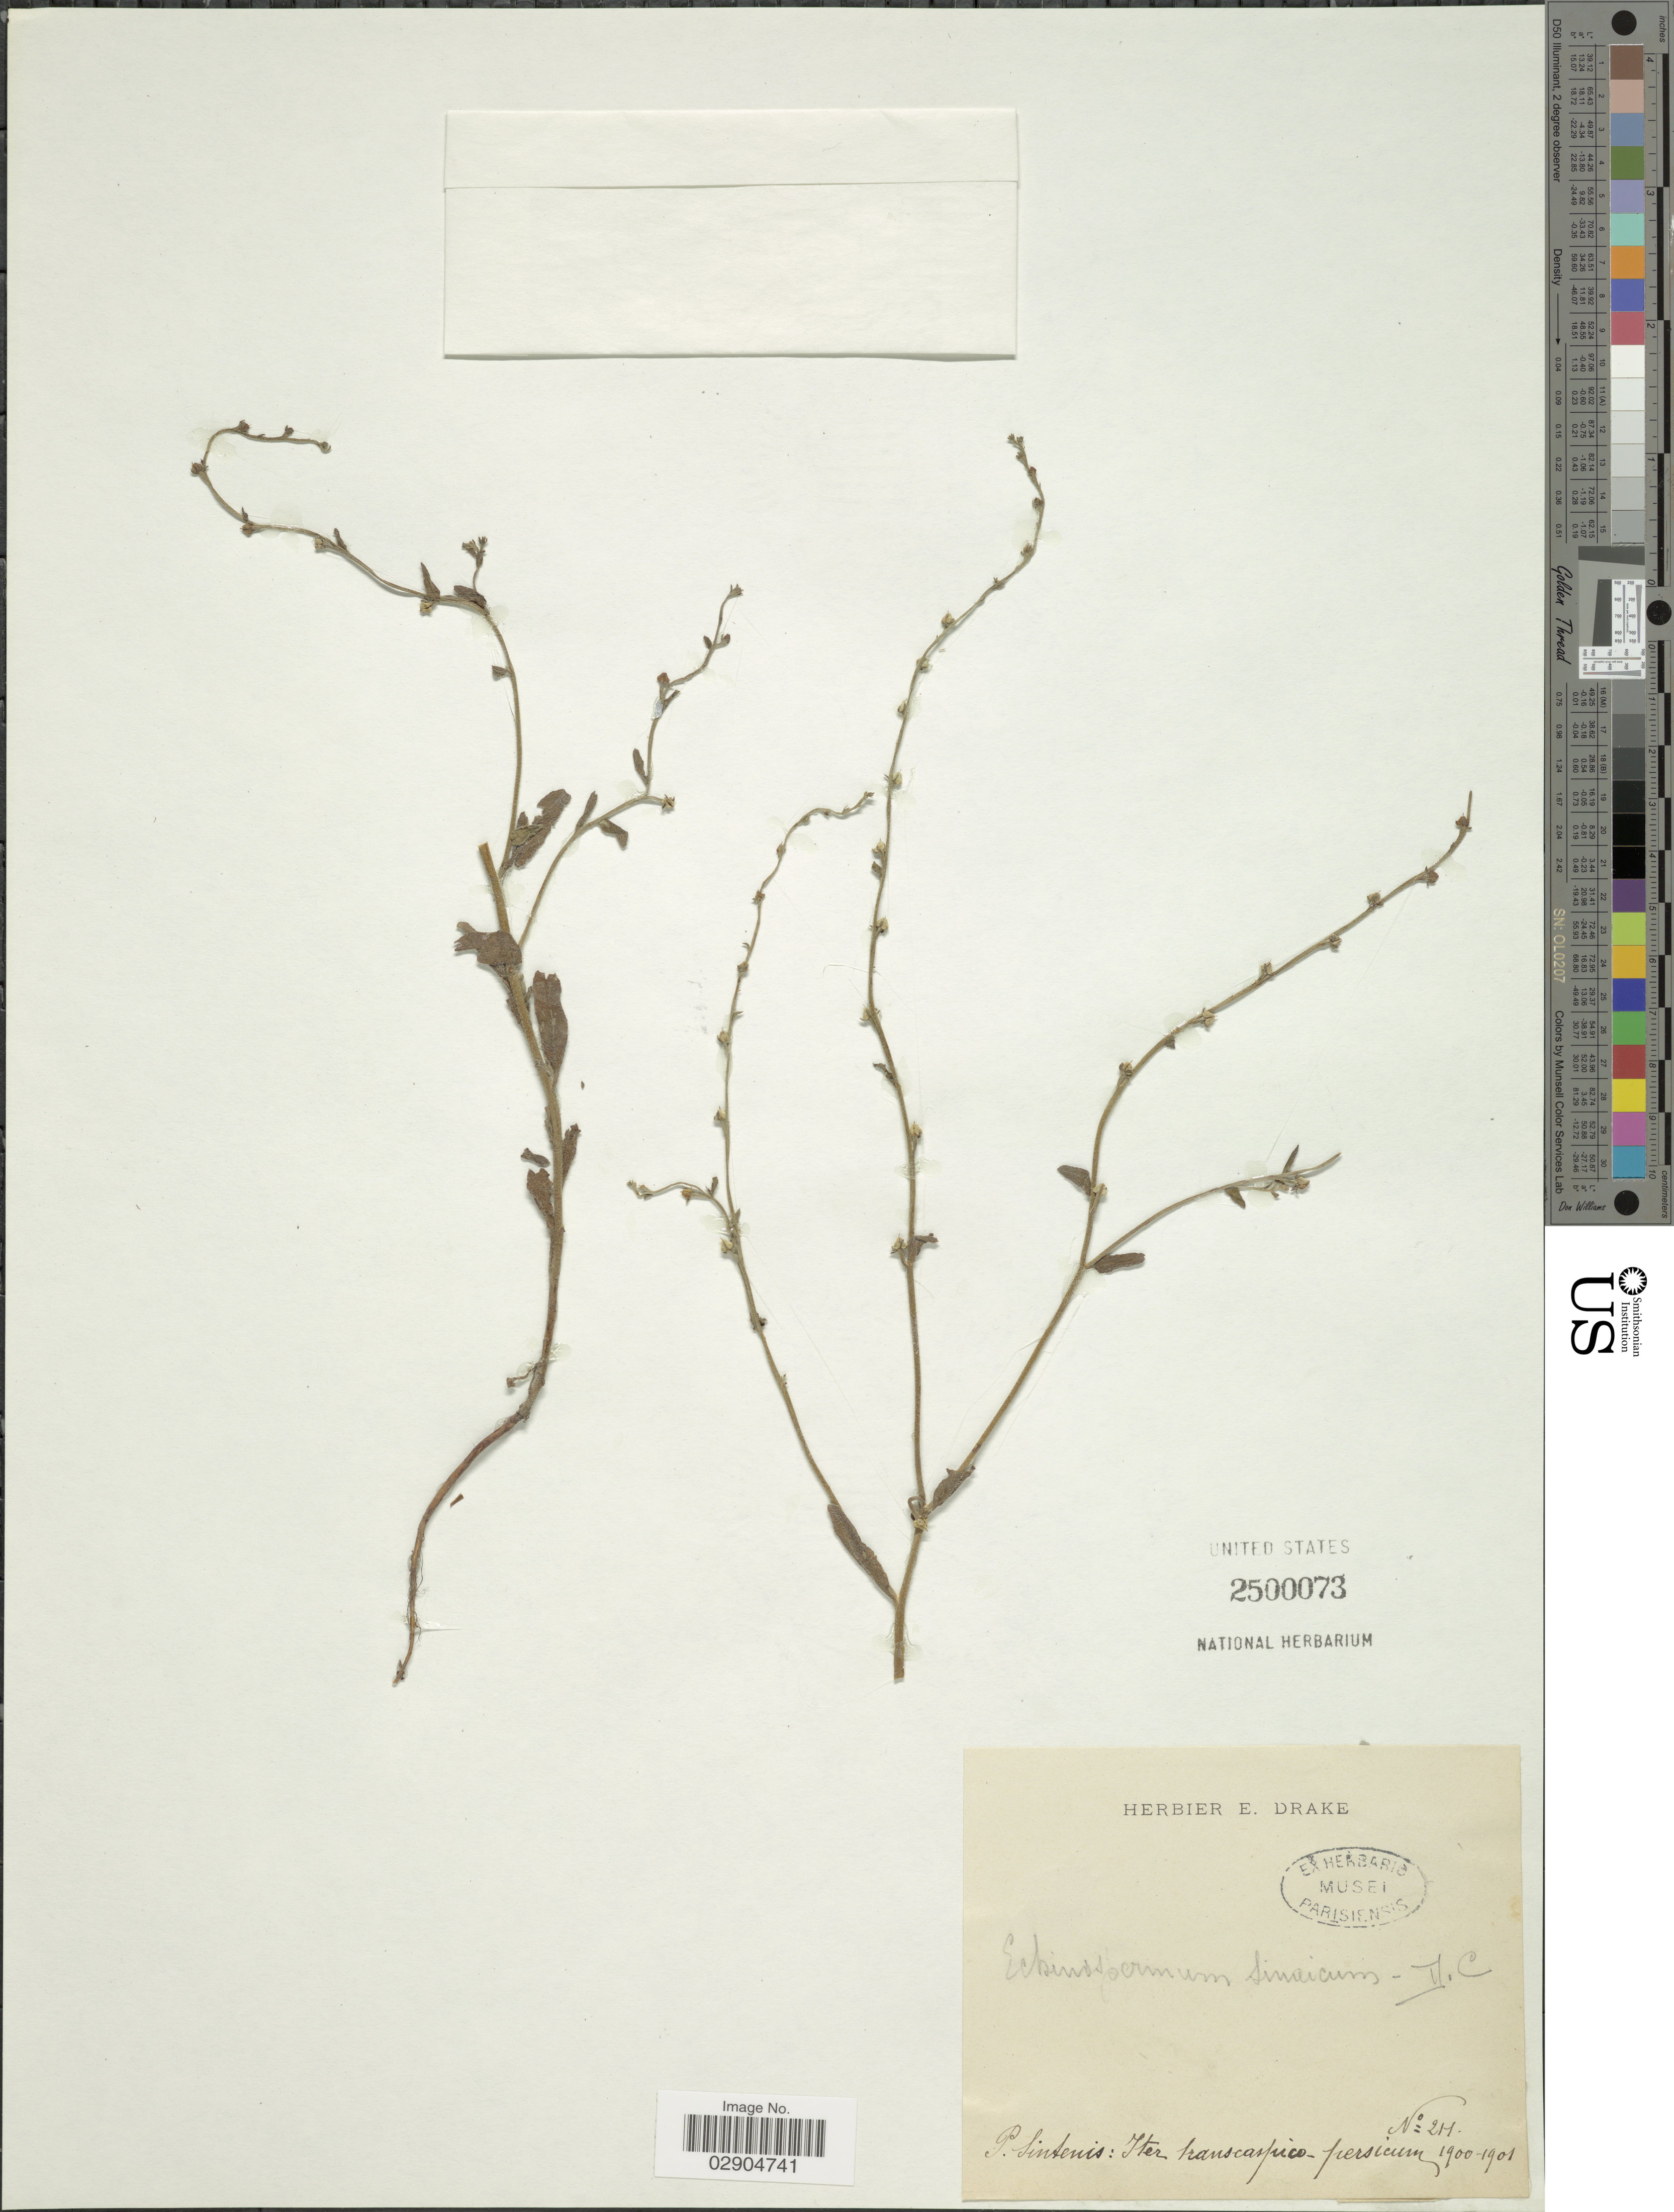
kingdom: Plantae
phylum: Tracheophyta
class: Magnoliopsida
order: Boraginales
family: Boraginaceae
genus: Lappula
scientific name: Lappula sinaica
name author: (A. DC.) Asch. & Schweinf.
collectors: P. Sintenis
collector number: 211*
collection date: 1900/1901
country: Iran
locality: Iter hanscaspico-persicum.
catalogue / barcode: US 2500073